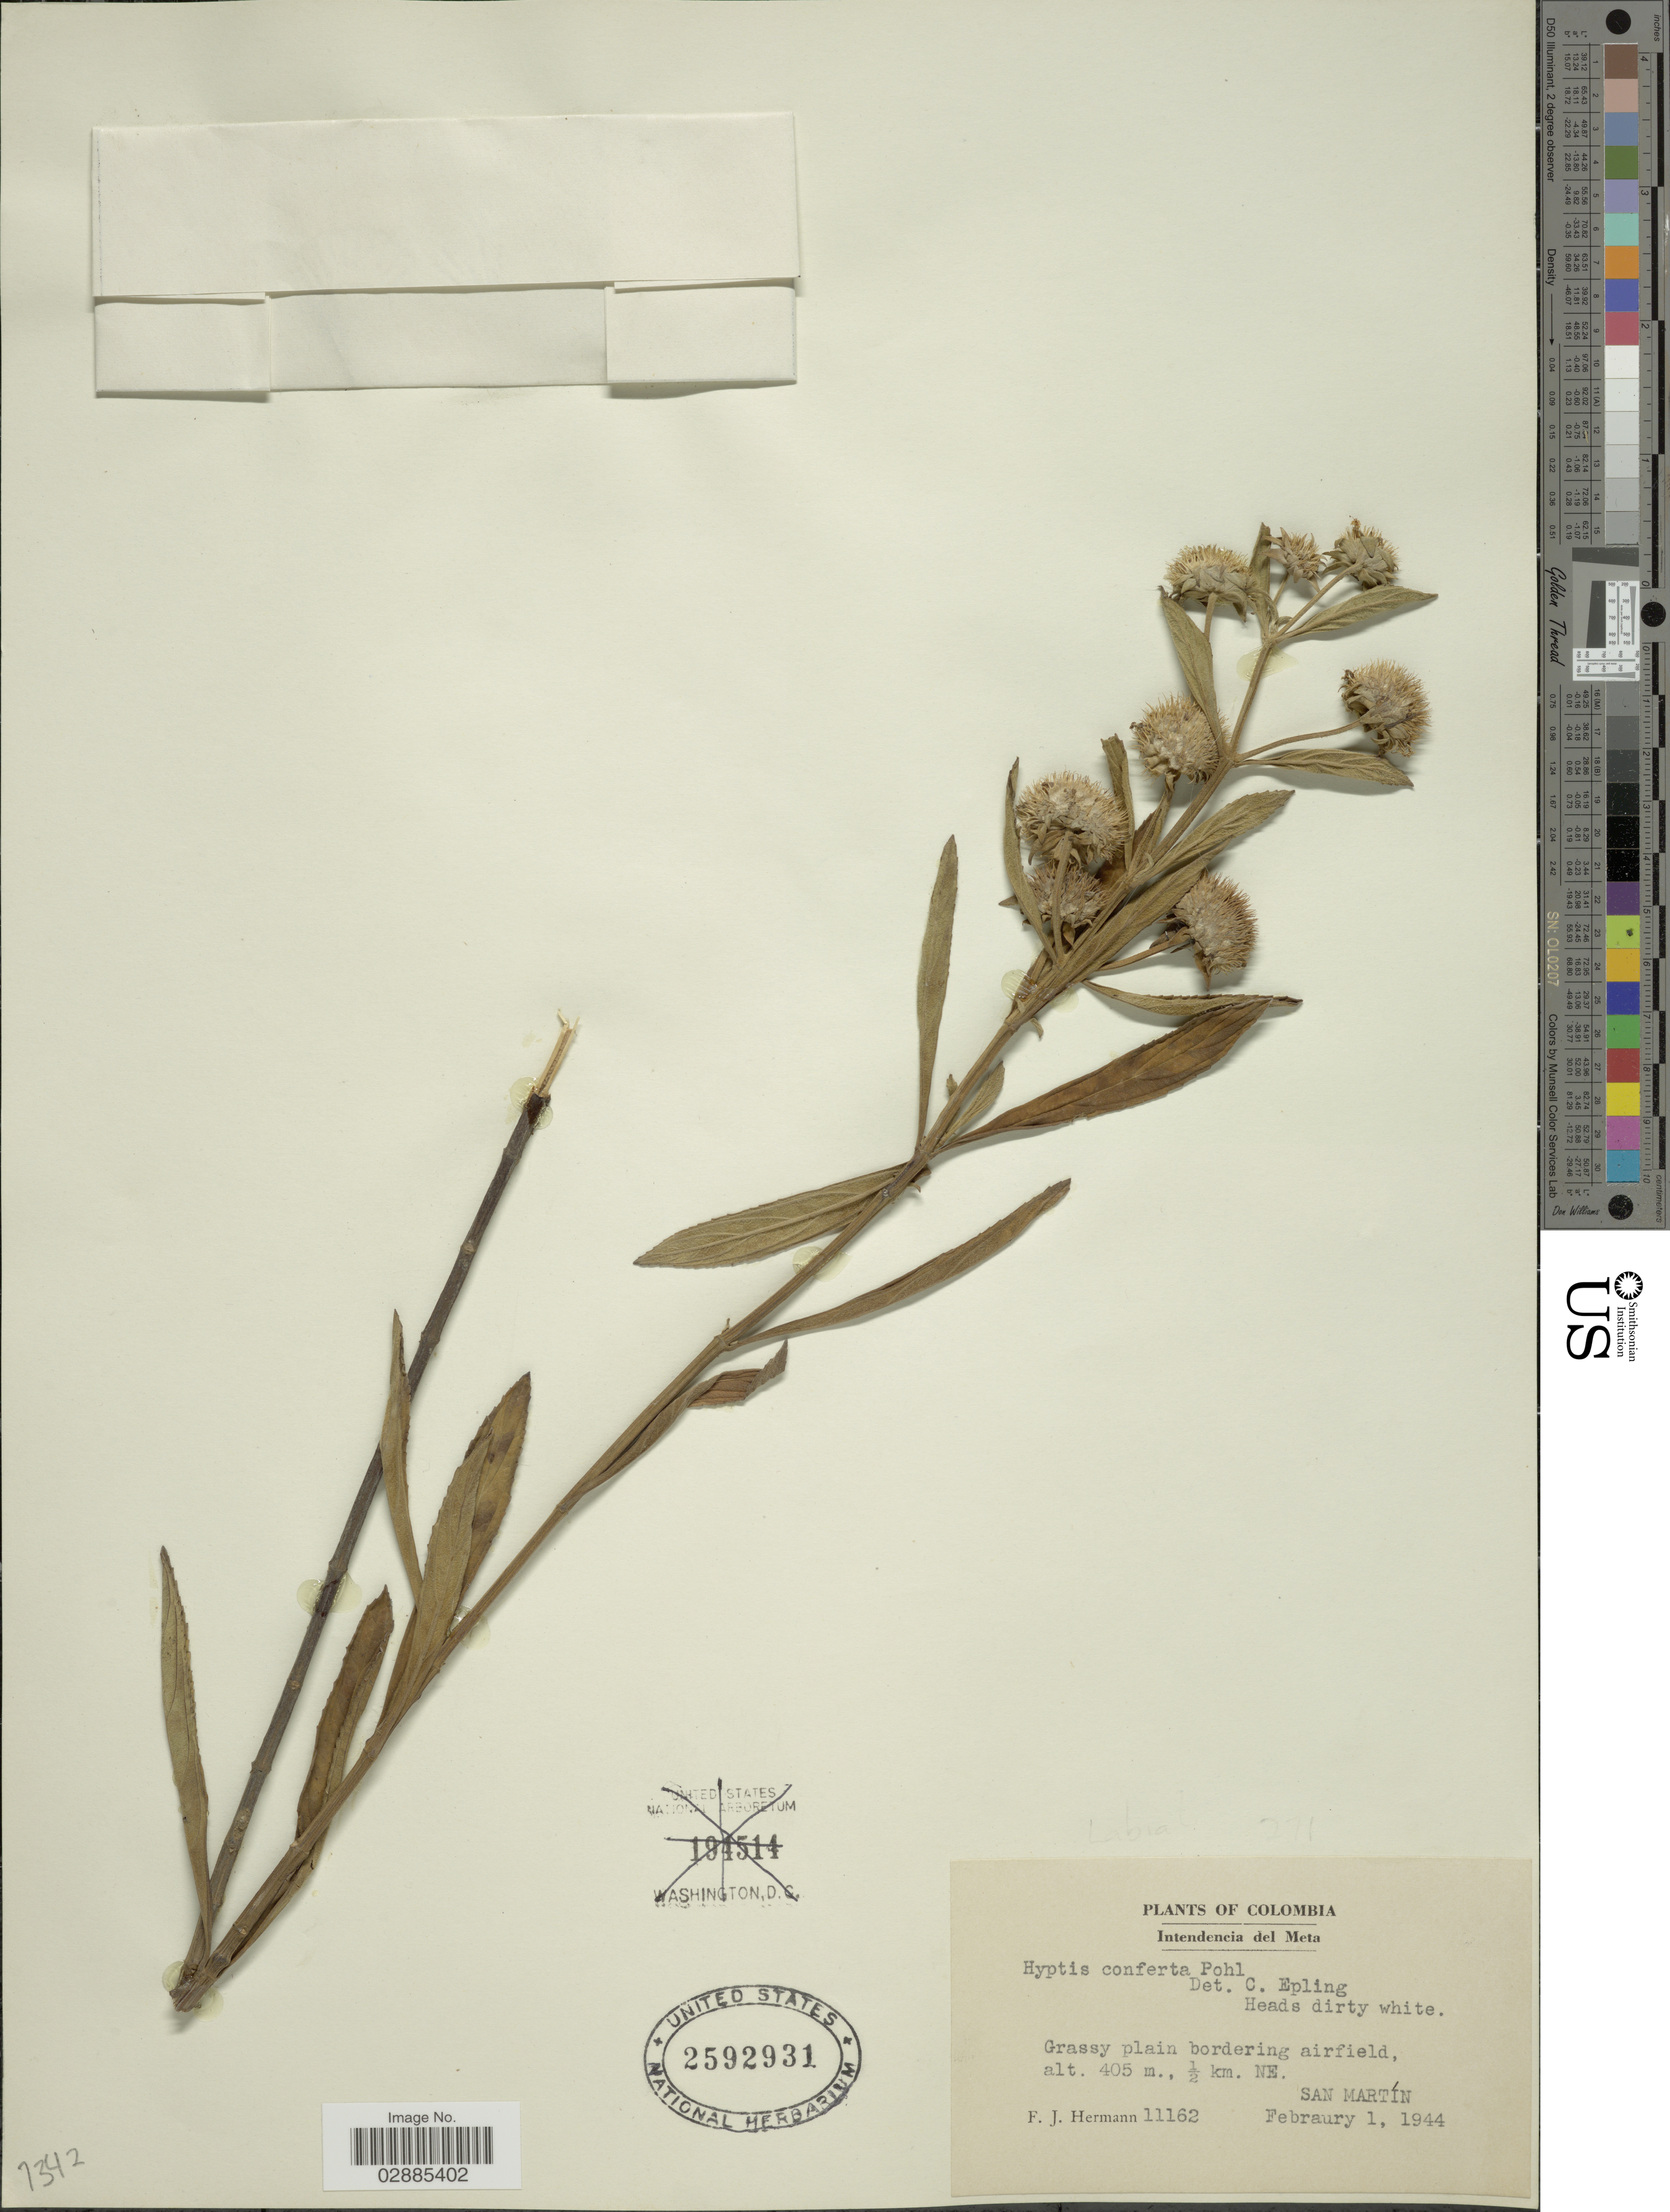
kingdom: Plantae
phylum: Tracheophyta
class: Magnoliopsida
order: Lamiales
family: Lamiaceae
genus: Hyptis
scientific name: Hyptis conferta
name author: Pohl ex Benth.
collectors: F. J. Hermann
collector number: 11162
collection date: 1944-02-01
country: Colombia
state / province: Meta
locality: Intendencia del Meta. Grassy plain bordering airfield, ½ km. NE. San Martín.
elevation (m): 405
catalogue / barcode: US 2592931